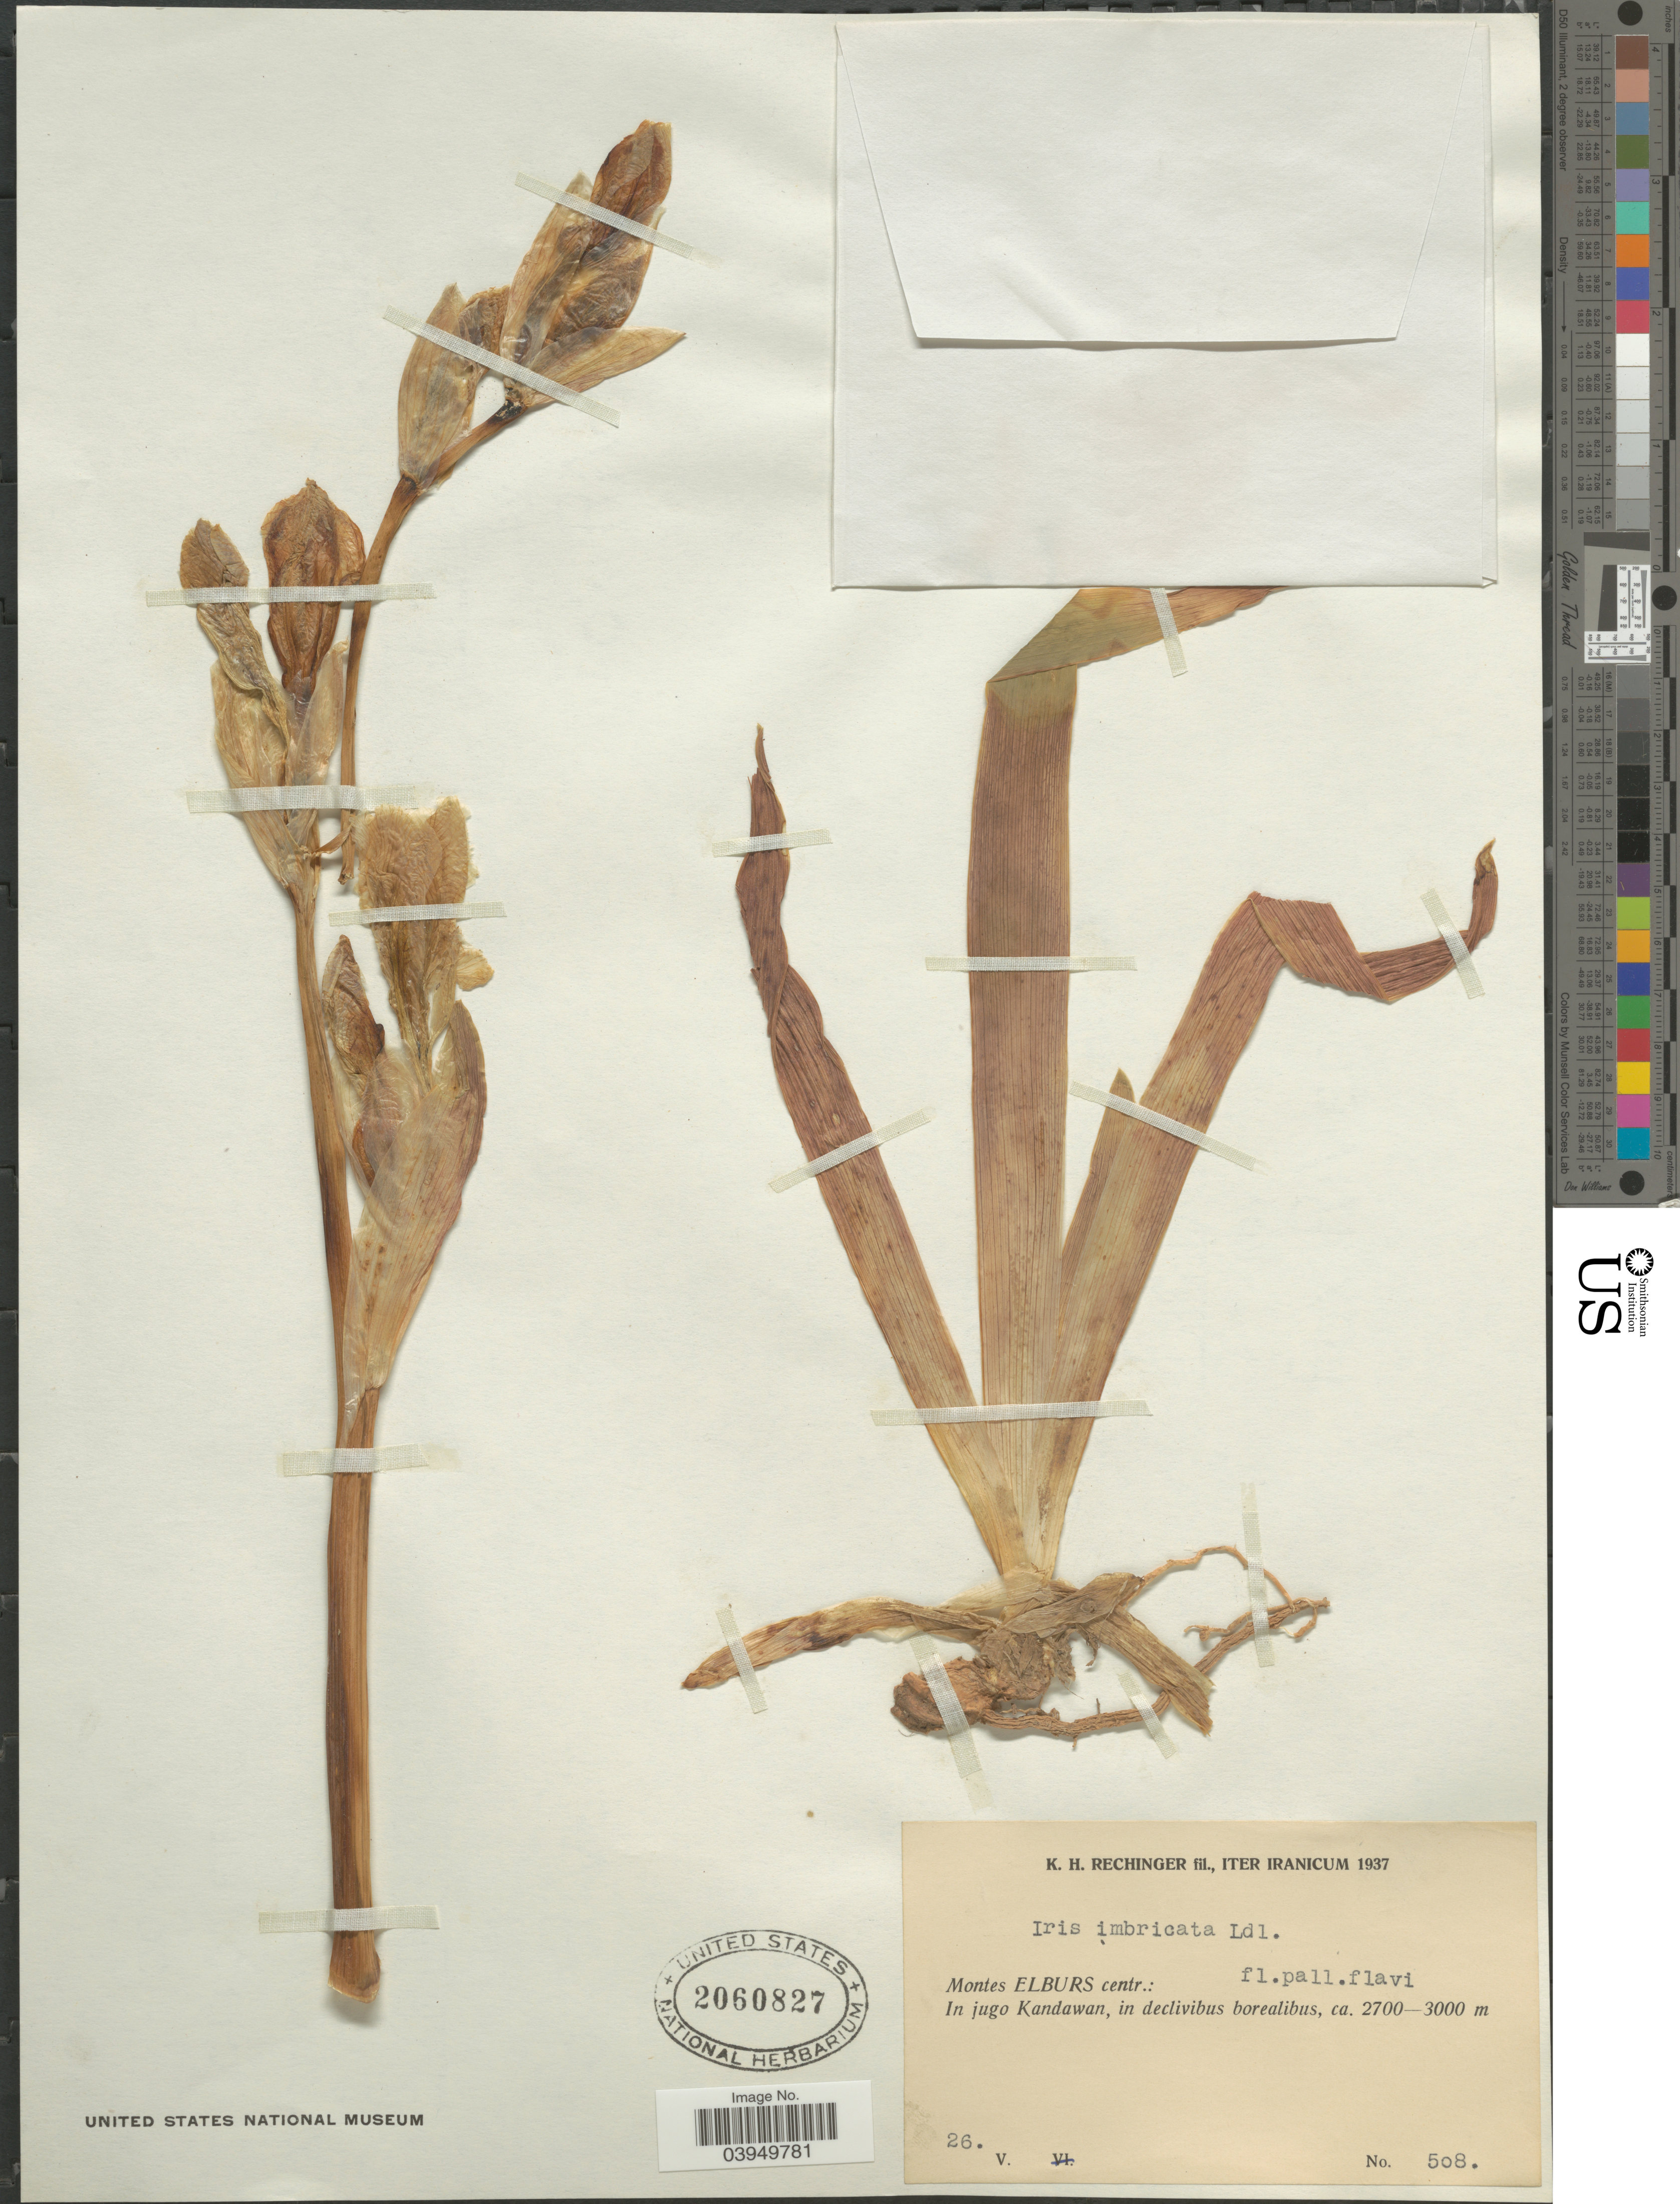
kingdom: Plantae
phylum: Tracheophyta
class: Liliopsida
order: Asparagales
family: Iridaceae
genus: Iris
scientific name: Iris imbricata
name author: Lindl.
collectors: K. H. Rechinger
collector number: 508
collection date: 1937-05-26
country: Iran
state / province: Alborz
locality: Montes Elburs centr.: In jugo Kandawan, in declivibus borealibus.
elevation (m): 2700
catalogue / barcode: US 2060827